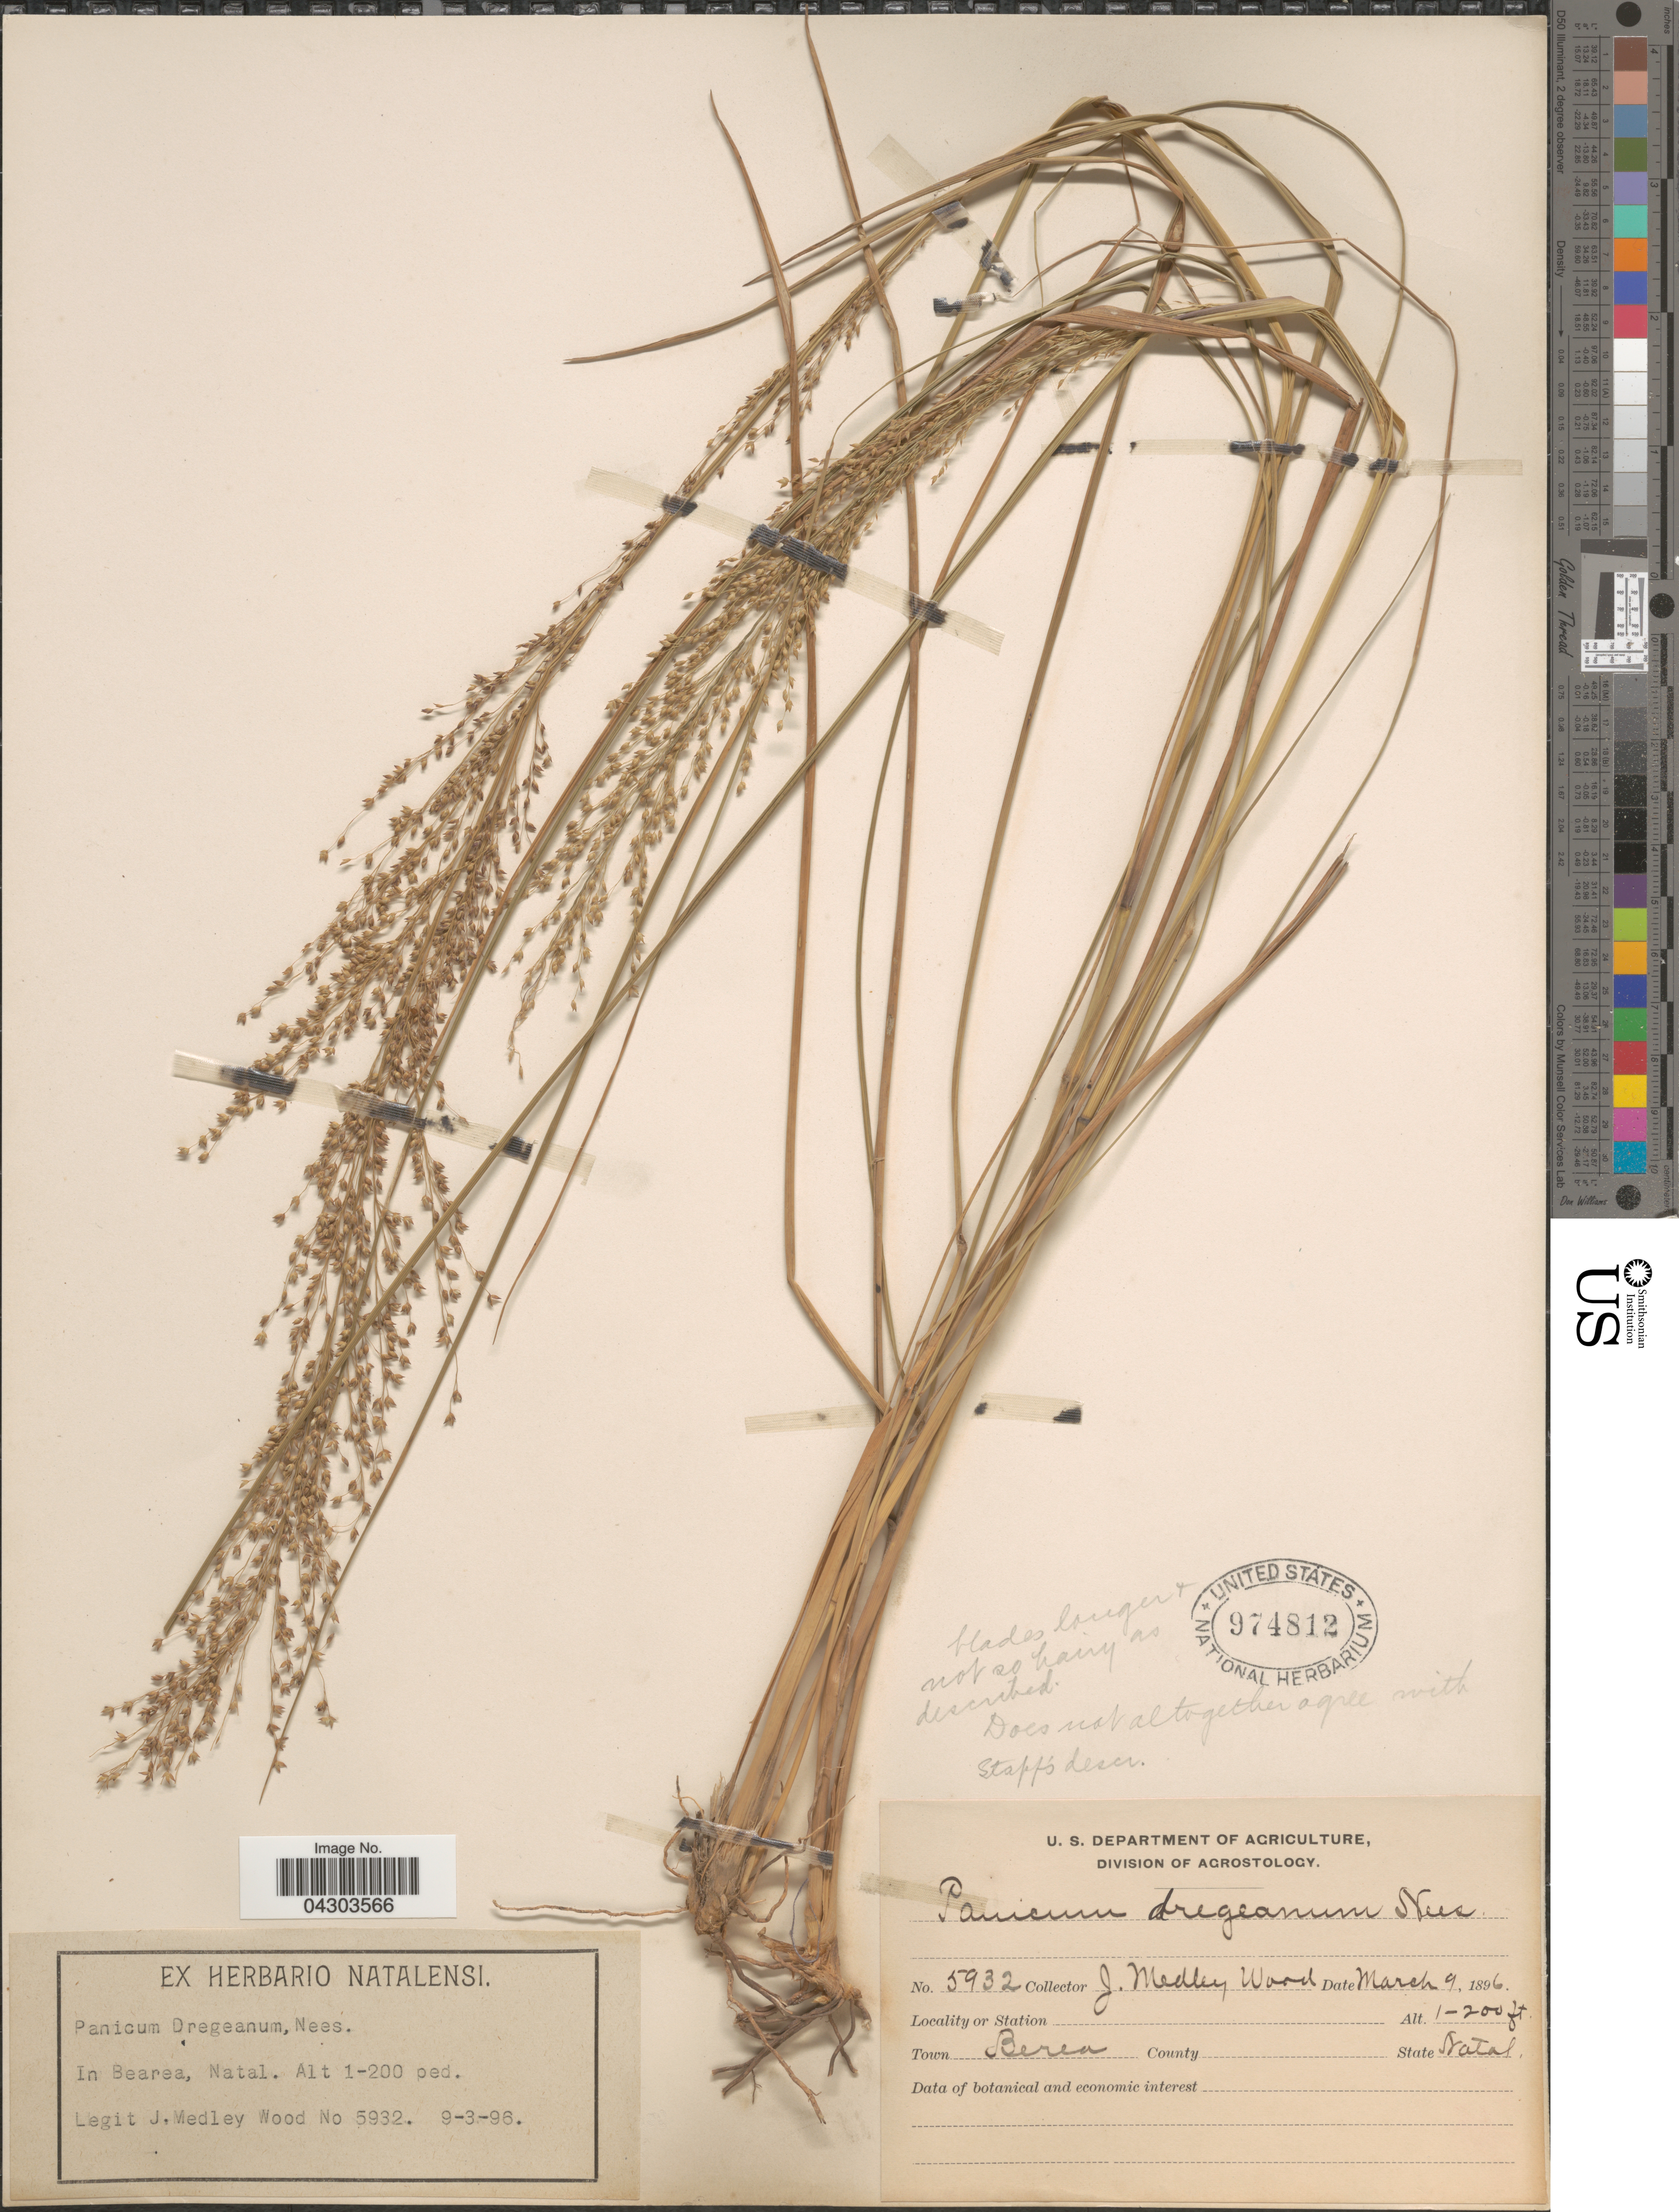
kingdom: Plantae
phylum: Tracheophyta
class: Liliopsida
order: Poales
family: Poaceae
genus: Panicum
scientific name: Panicum dregeanum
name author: Nees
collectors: J. Medley Wood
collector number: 5932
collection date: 1896-03-09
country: South Africa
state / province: KwaZulu-Natal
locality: In Town Berea. State Natal.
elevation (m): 30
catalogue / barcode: US 974812